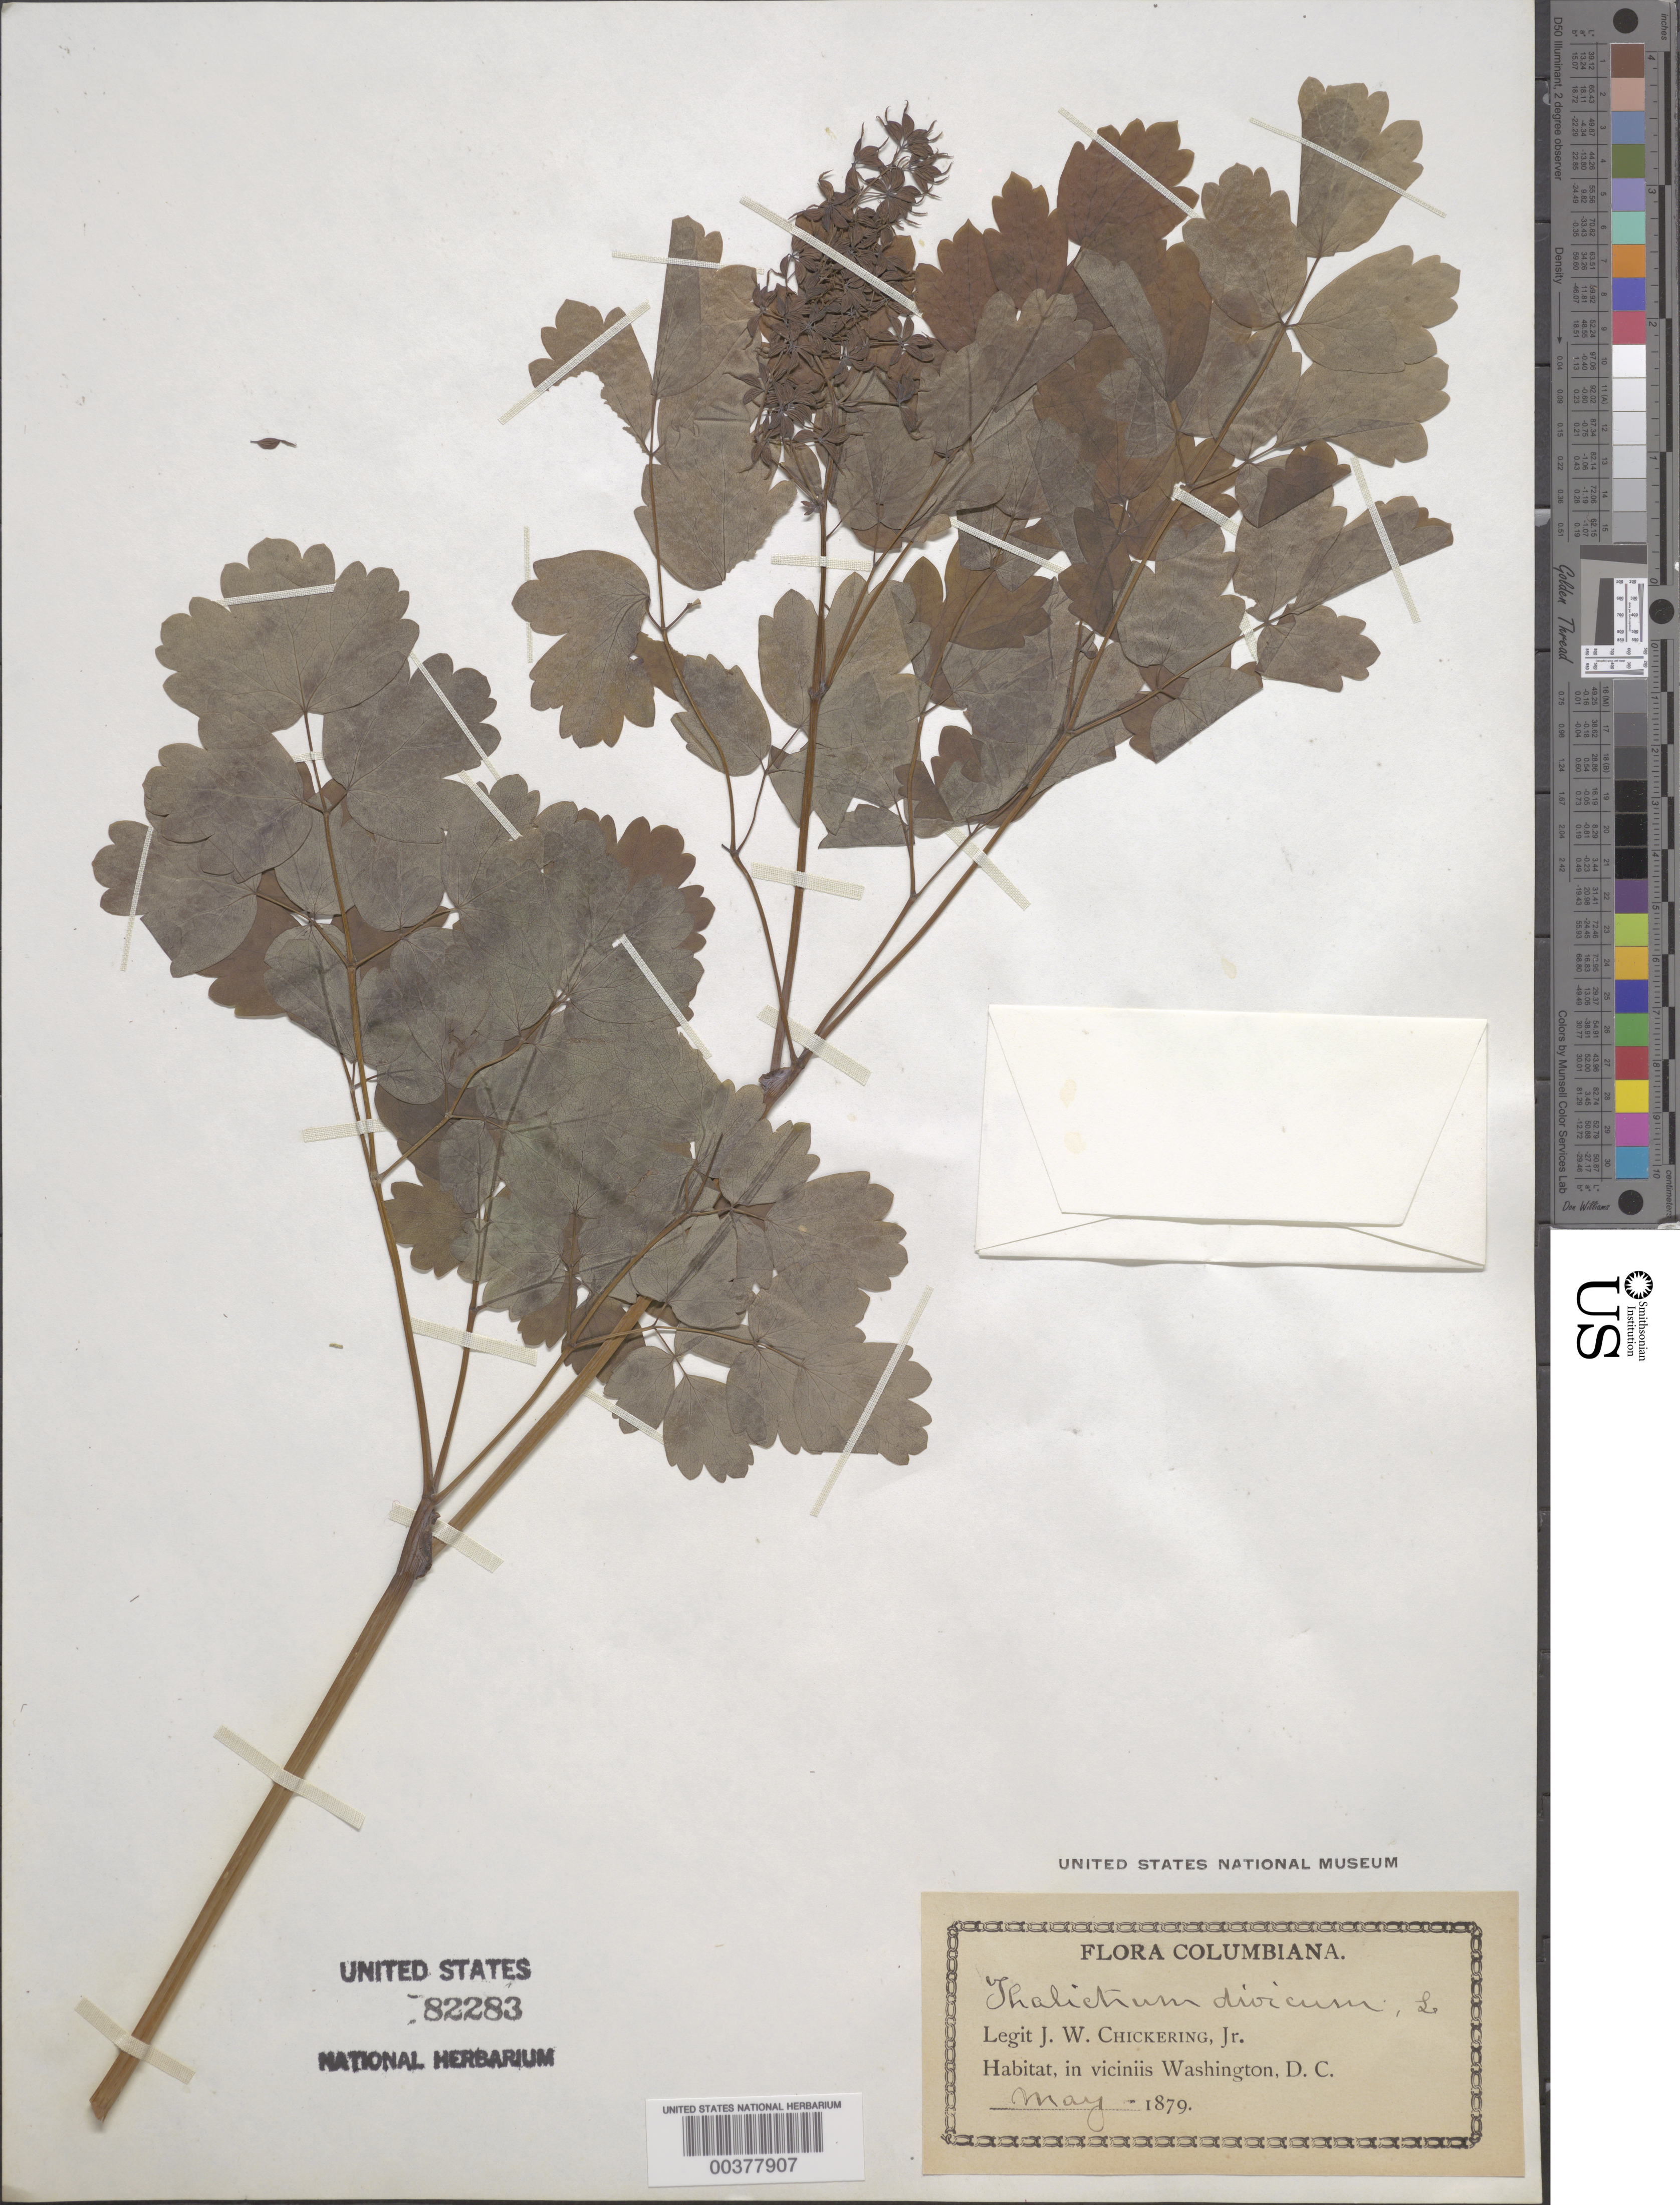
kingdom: Plantae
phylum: Tracheophyta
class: Magnoliopsida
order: Ranunculales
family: Ranunculaceae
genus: Thalictrum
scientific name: Thalictrum dioicum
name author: L.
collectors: J. W. Chickering Jr.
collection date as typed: May 1879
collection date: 1879-05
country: United States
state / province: District of Columbia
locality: Washington DC area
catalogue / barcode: US 82283